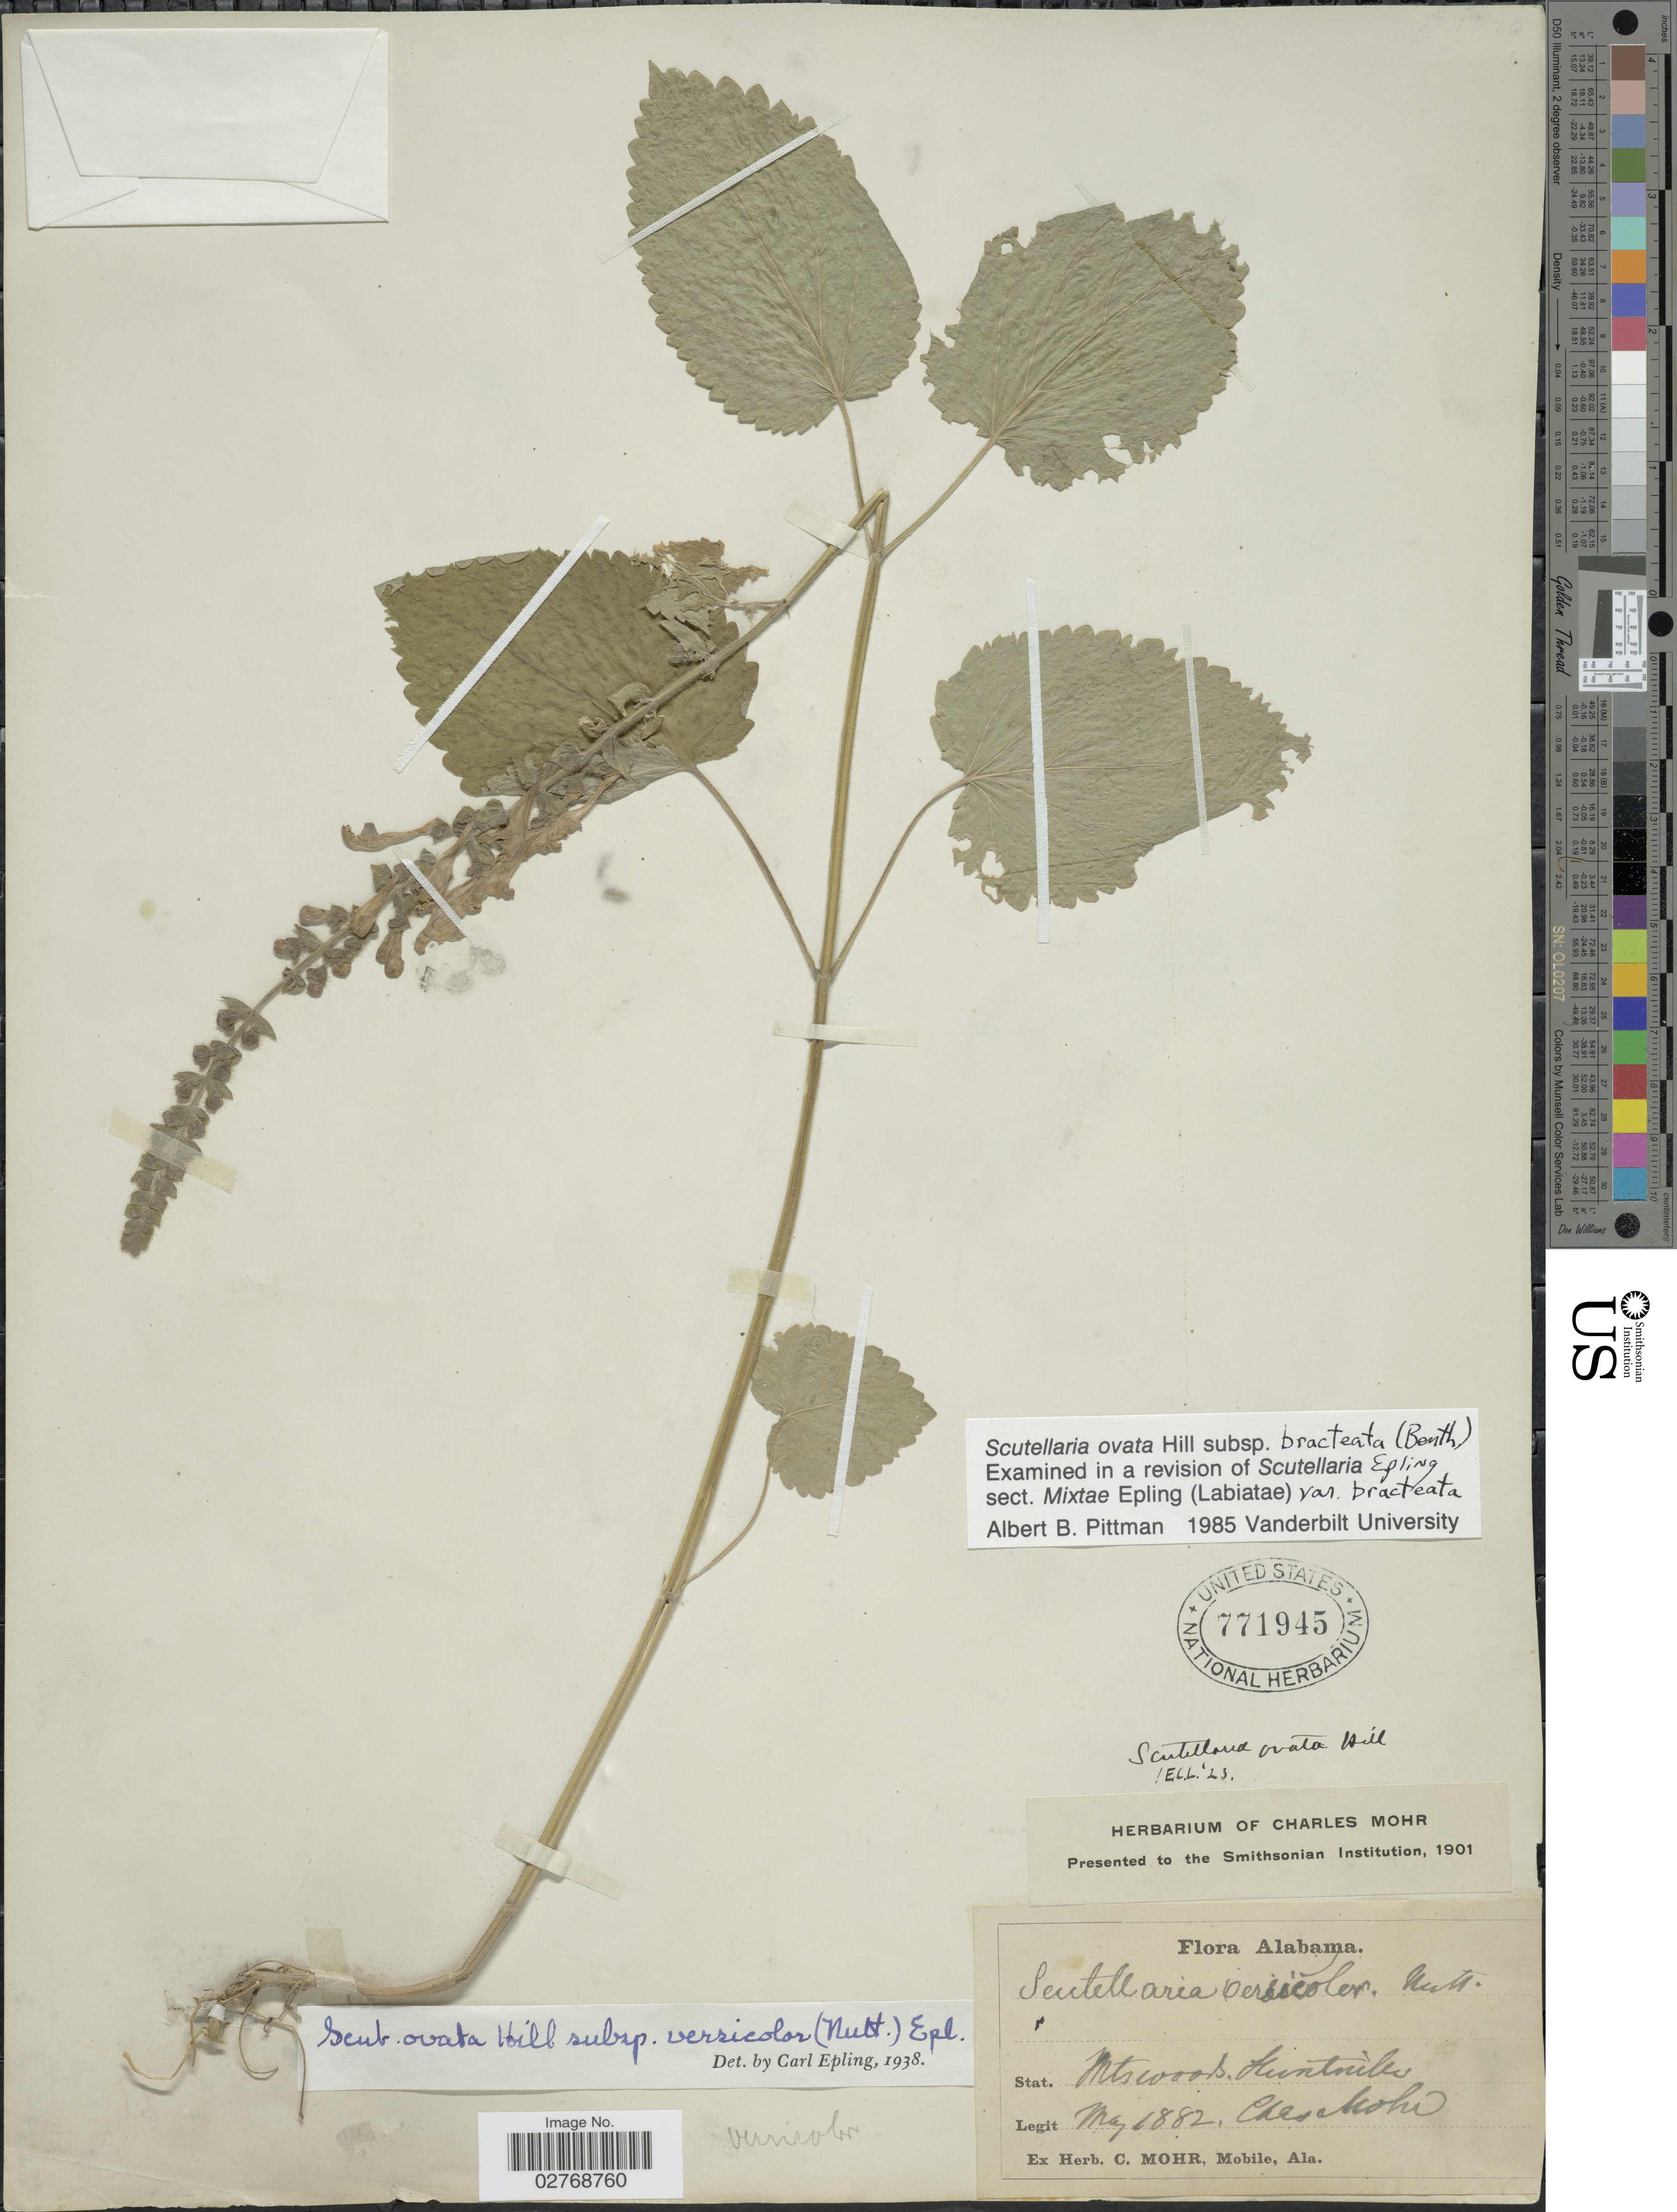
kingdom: Plantae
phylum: Tracheophyta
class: Magnoliopsida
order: Lamiales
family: Lamiaceae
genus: Scutellaria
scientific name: Scutellaria ovata subsp. bracteata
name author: (Benth.) Epling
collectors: Mohr, C. T. (herbarium)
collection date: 1882-05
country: United States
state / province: Alabama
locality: Stat. Mts. woods. Huntsville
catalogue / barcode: US 771945